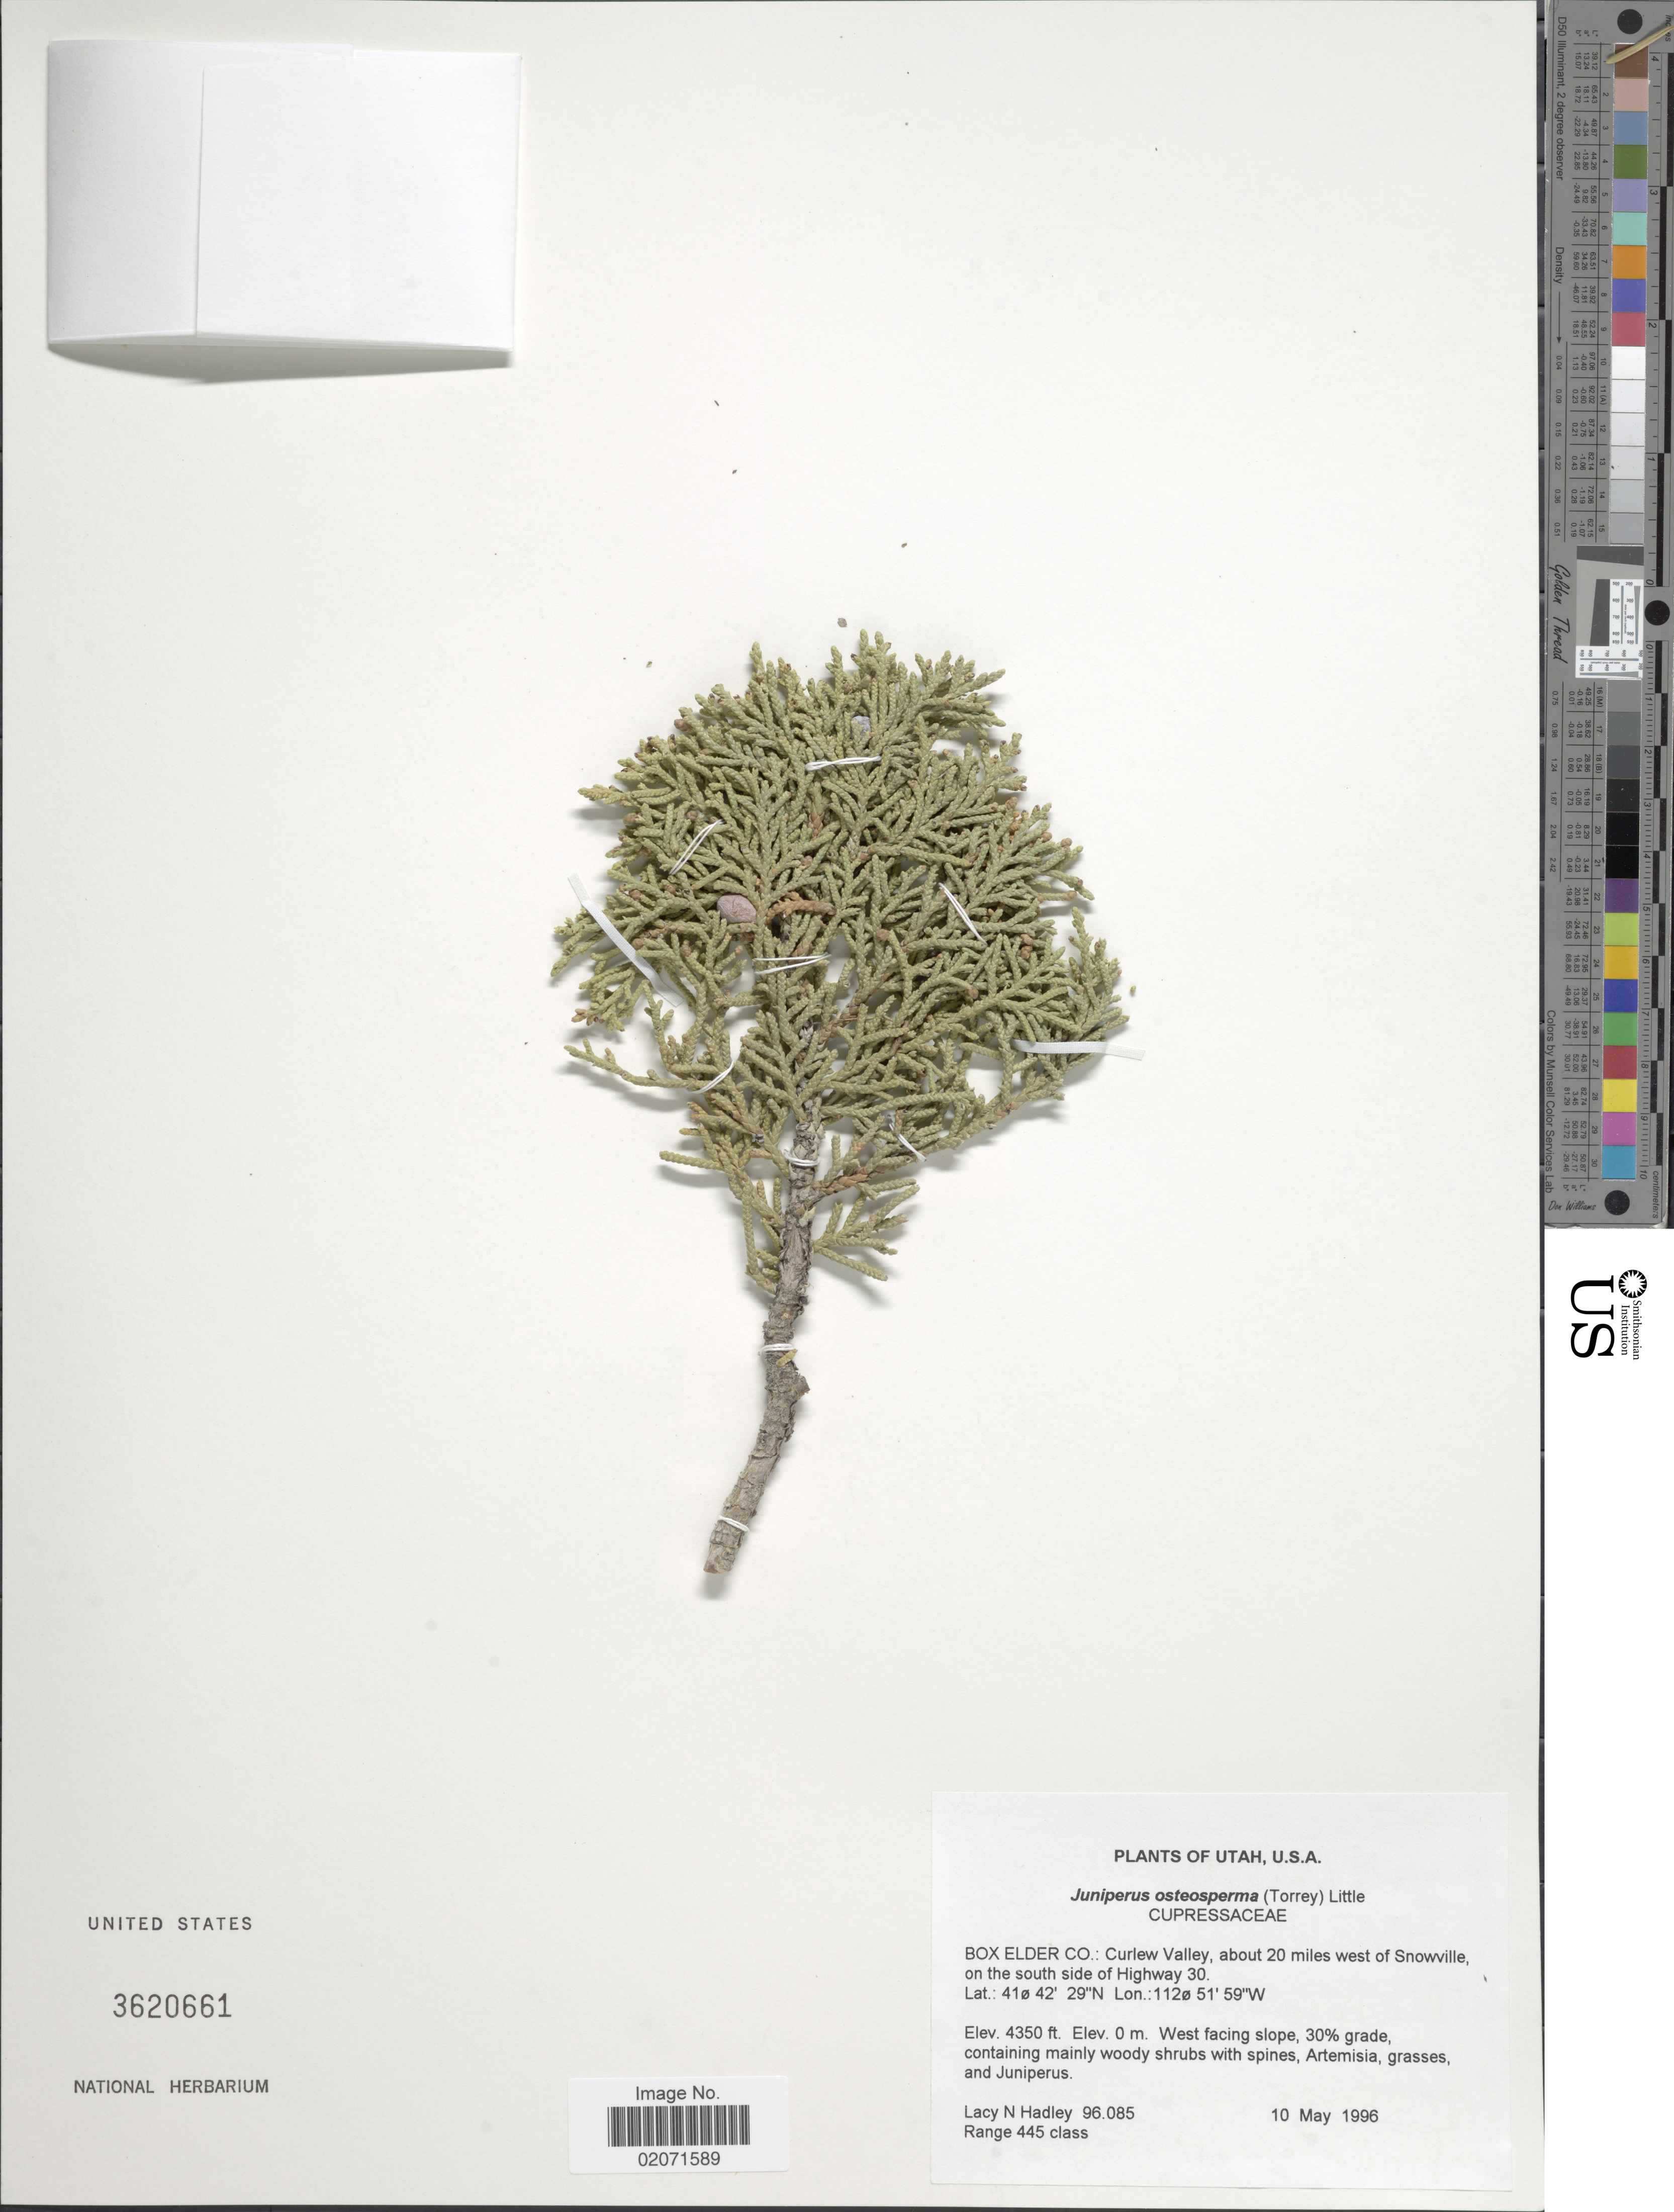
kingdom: Plantae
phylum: Tracheophyta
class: Pinopsida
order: Pinales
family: Cupressaceae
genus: Juniperus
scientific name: Juniperus osteosperma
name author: (Torr.) Little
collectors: L. Hadley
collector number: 96085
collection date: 1996-05-10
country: United States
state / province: Utah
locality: Box Elder Co.: Curlew Valley, about 20 miles west of Snowville, on the south side of Highway 30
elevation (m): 1326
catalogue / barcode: US 3620661